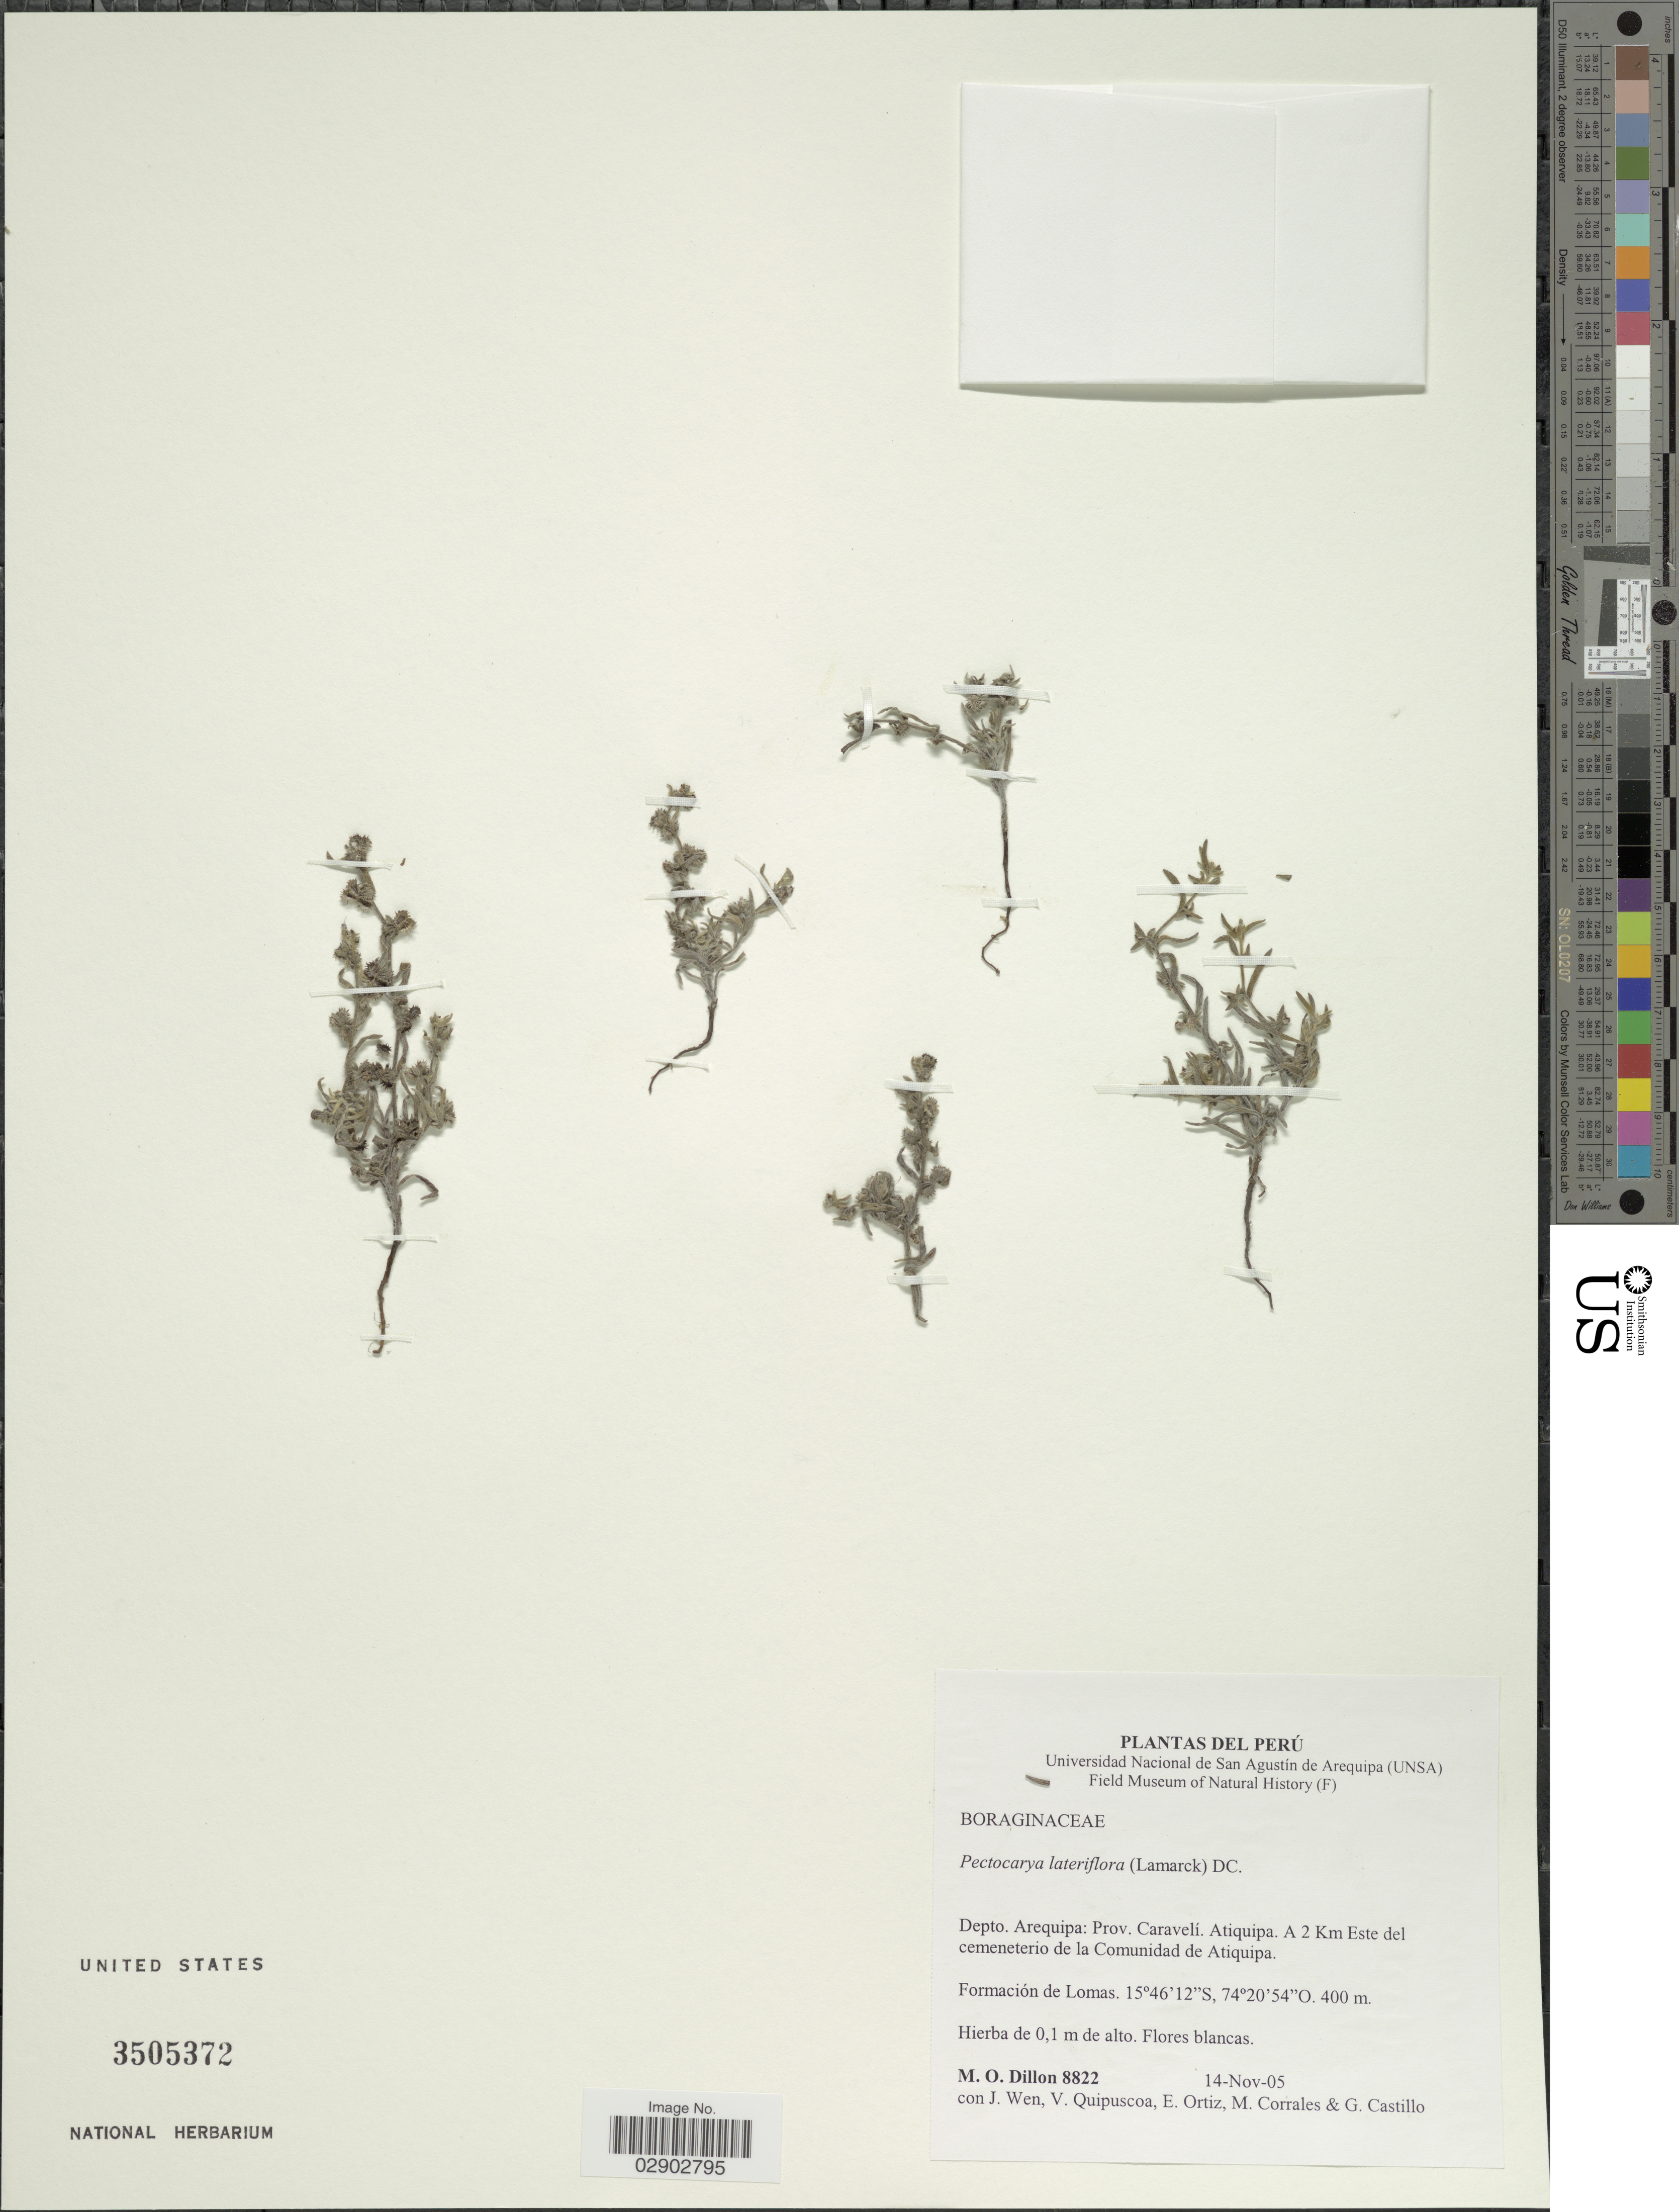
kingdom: Plantae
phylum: Tracheophyta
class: Magnoliopsida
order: Boraginales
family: Boraginaceae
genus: Pectocarya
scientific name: Pectocarya linearis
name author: (Ruiz & Pav.) DC.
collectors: M. O. Dillon, J. Wen, V. Quipuscoa, E. Ortiz & et al.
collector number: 8822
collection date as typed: Transcribed d/m/y: 14/11/5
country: Peru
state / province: Arequipa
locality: Depto. Arequipa: Prov. Caravelí. Atiquipa. A 2 Km Este del cemeneterio de la Comunidad de Atiquipa. Formación de Lomas.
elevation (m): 400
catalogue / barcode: US 3505372